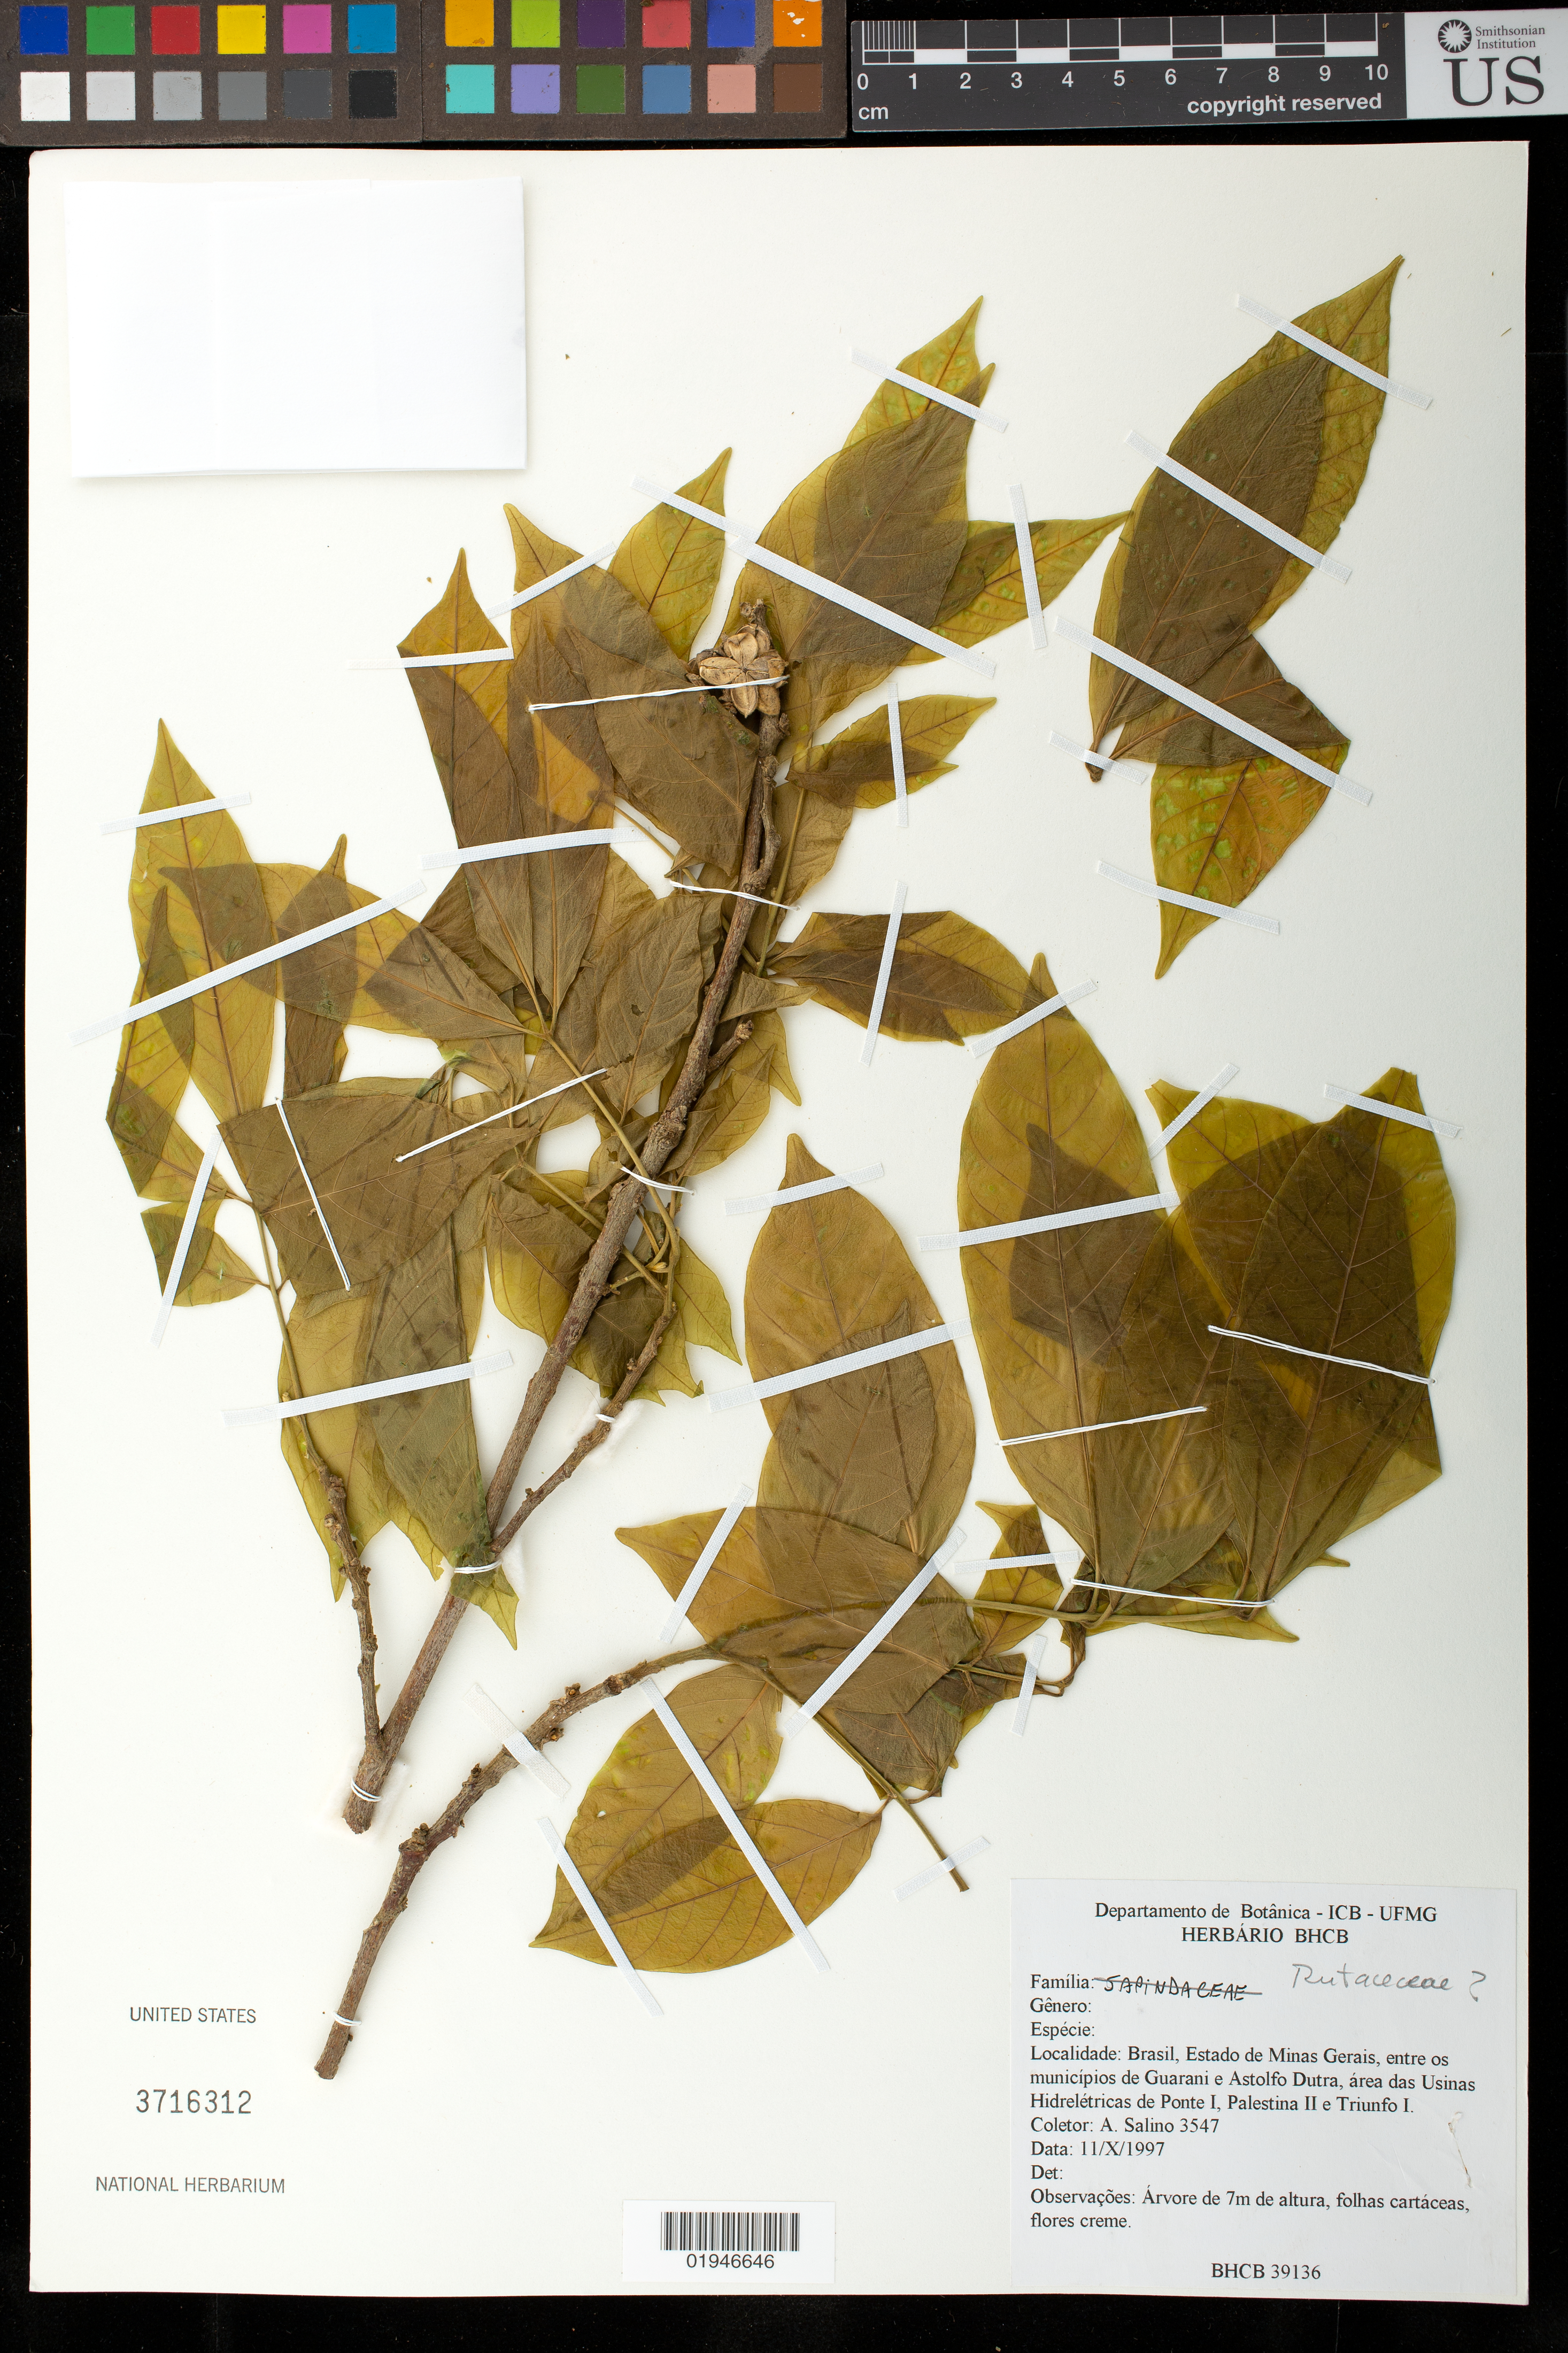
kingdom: Plantae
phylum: Tracheophyta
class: Magnoliopsida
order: Sapindales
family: Meliaceae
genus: Trichilia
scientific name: Trichilia sp.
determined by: Londoño-Echeverri, Y.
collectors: A. Salino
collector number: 3547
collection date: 1997-10-11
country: Brazil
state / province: Minas Gerais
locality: Entre os municípios de Guarani e Astolfo Dutra, áreas das Usinas Hidrelétricas de Ponte I, Palestina II e Triunfo I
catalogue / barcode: US 3716312